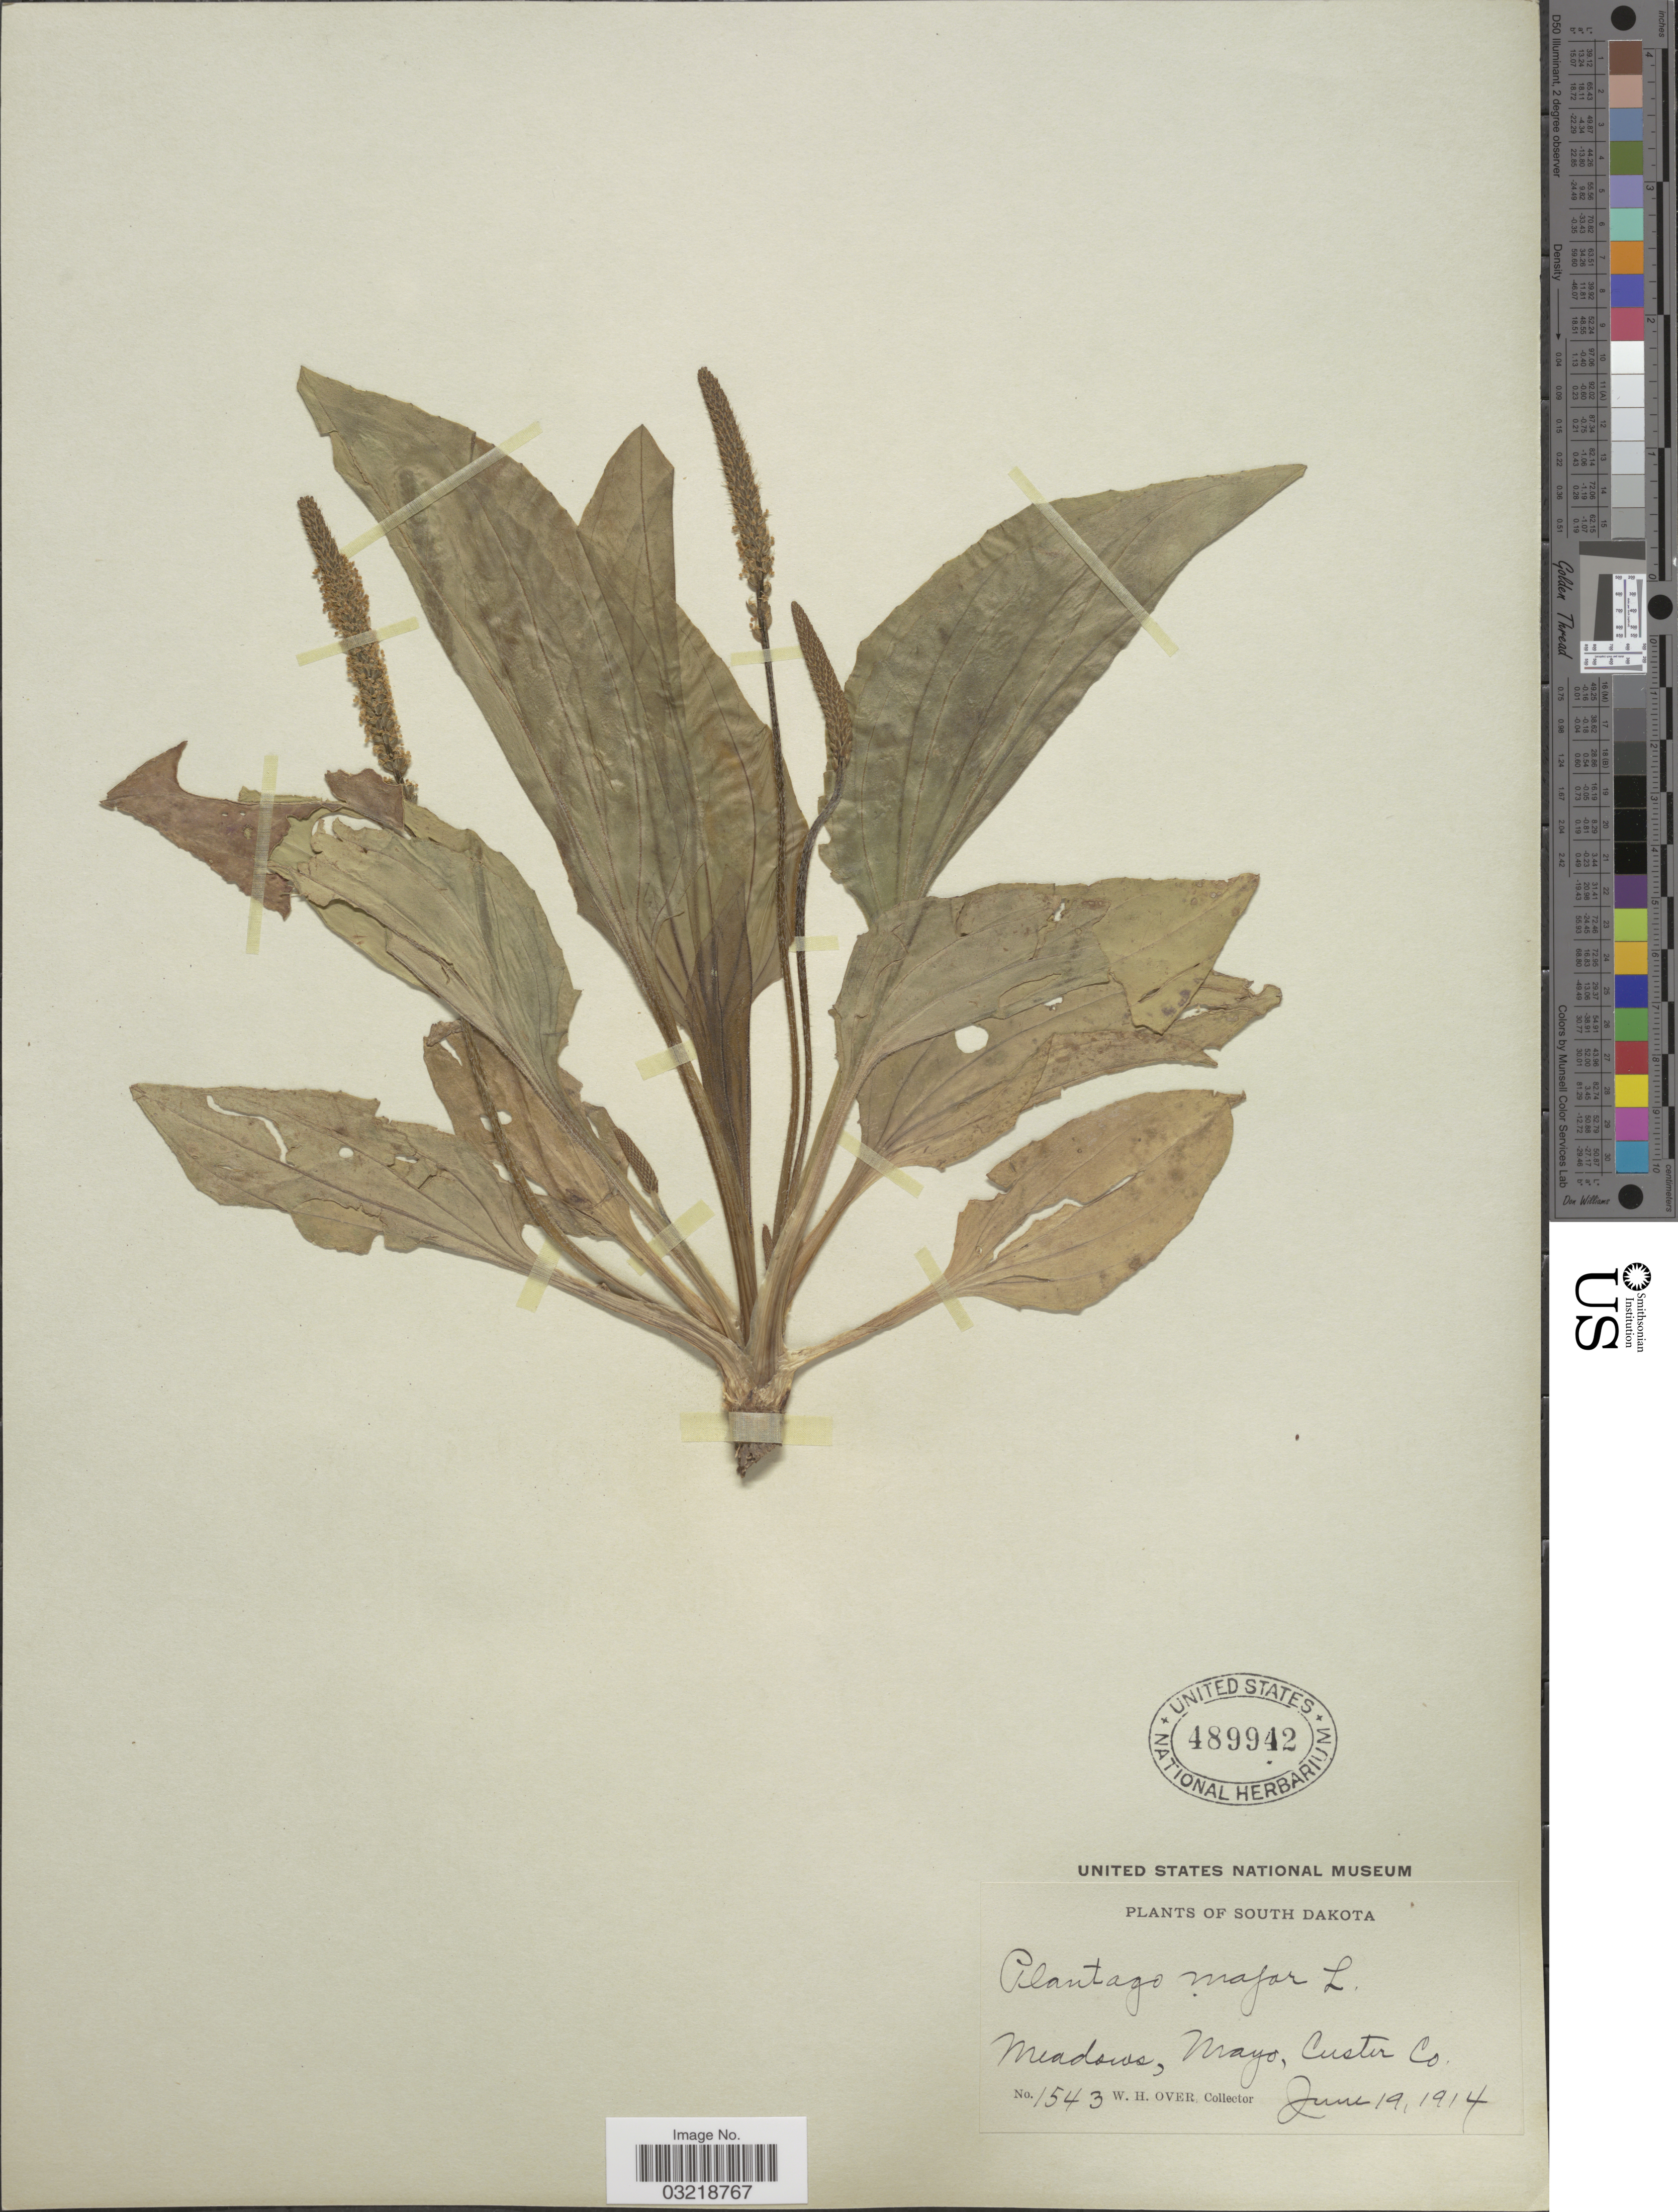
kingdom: Plantae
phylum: Tracheophyta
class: Magnoliopsida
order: Lamiales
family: Plantaginaceae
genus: Plantago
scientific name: Plantago major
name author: L.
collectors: W. Over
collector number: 1543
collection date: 1914-06-19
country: United States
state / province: South Dakota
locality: Meadows, Mayo, Custer Co.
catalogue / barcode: US 489942